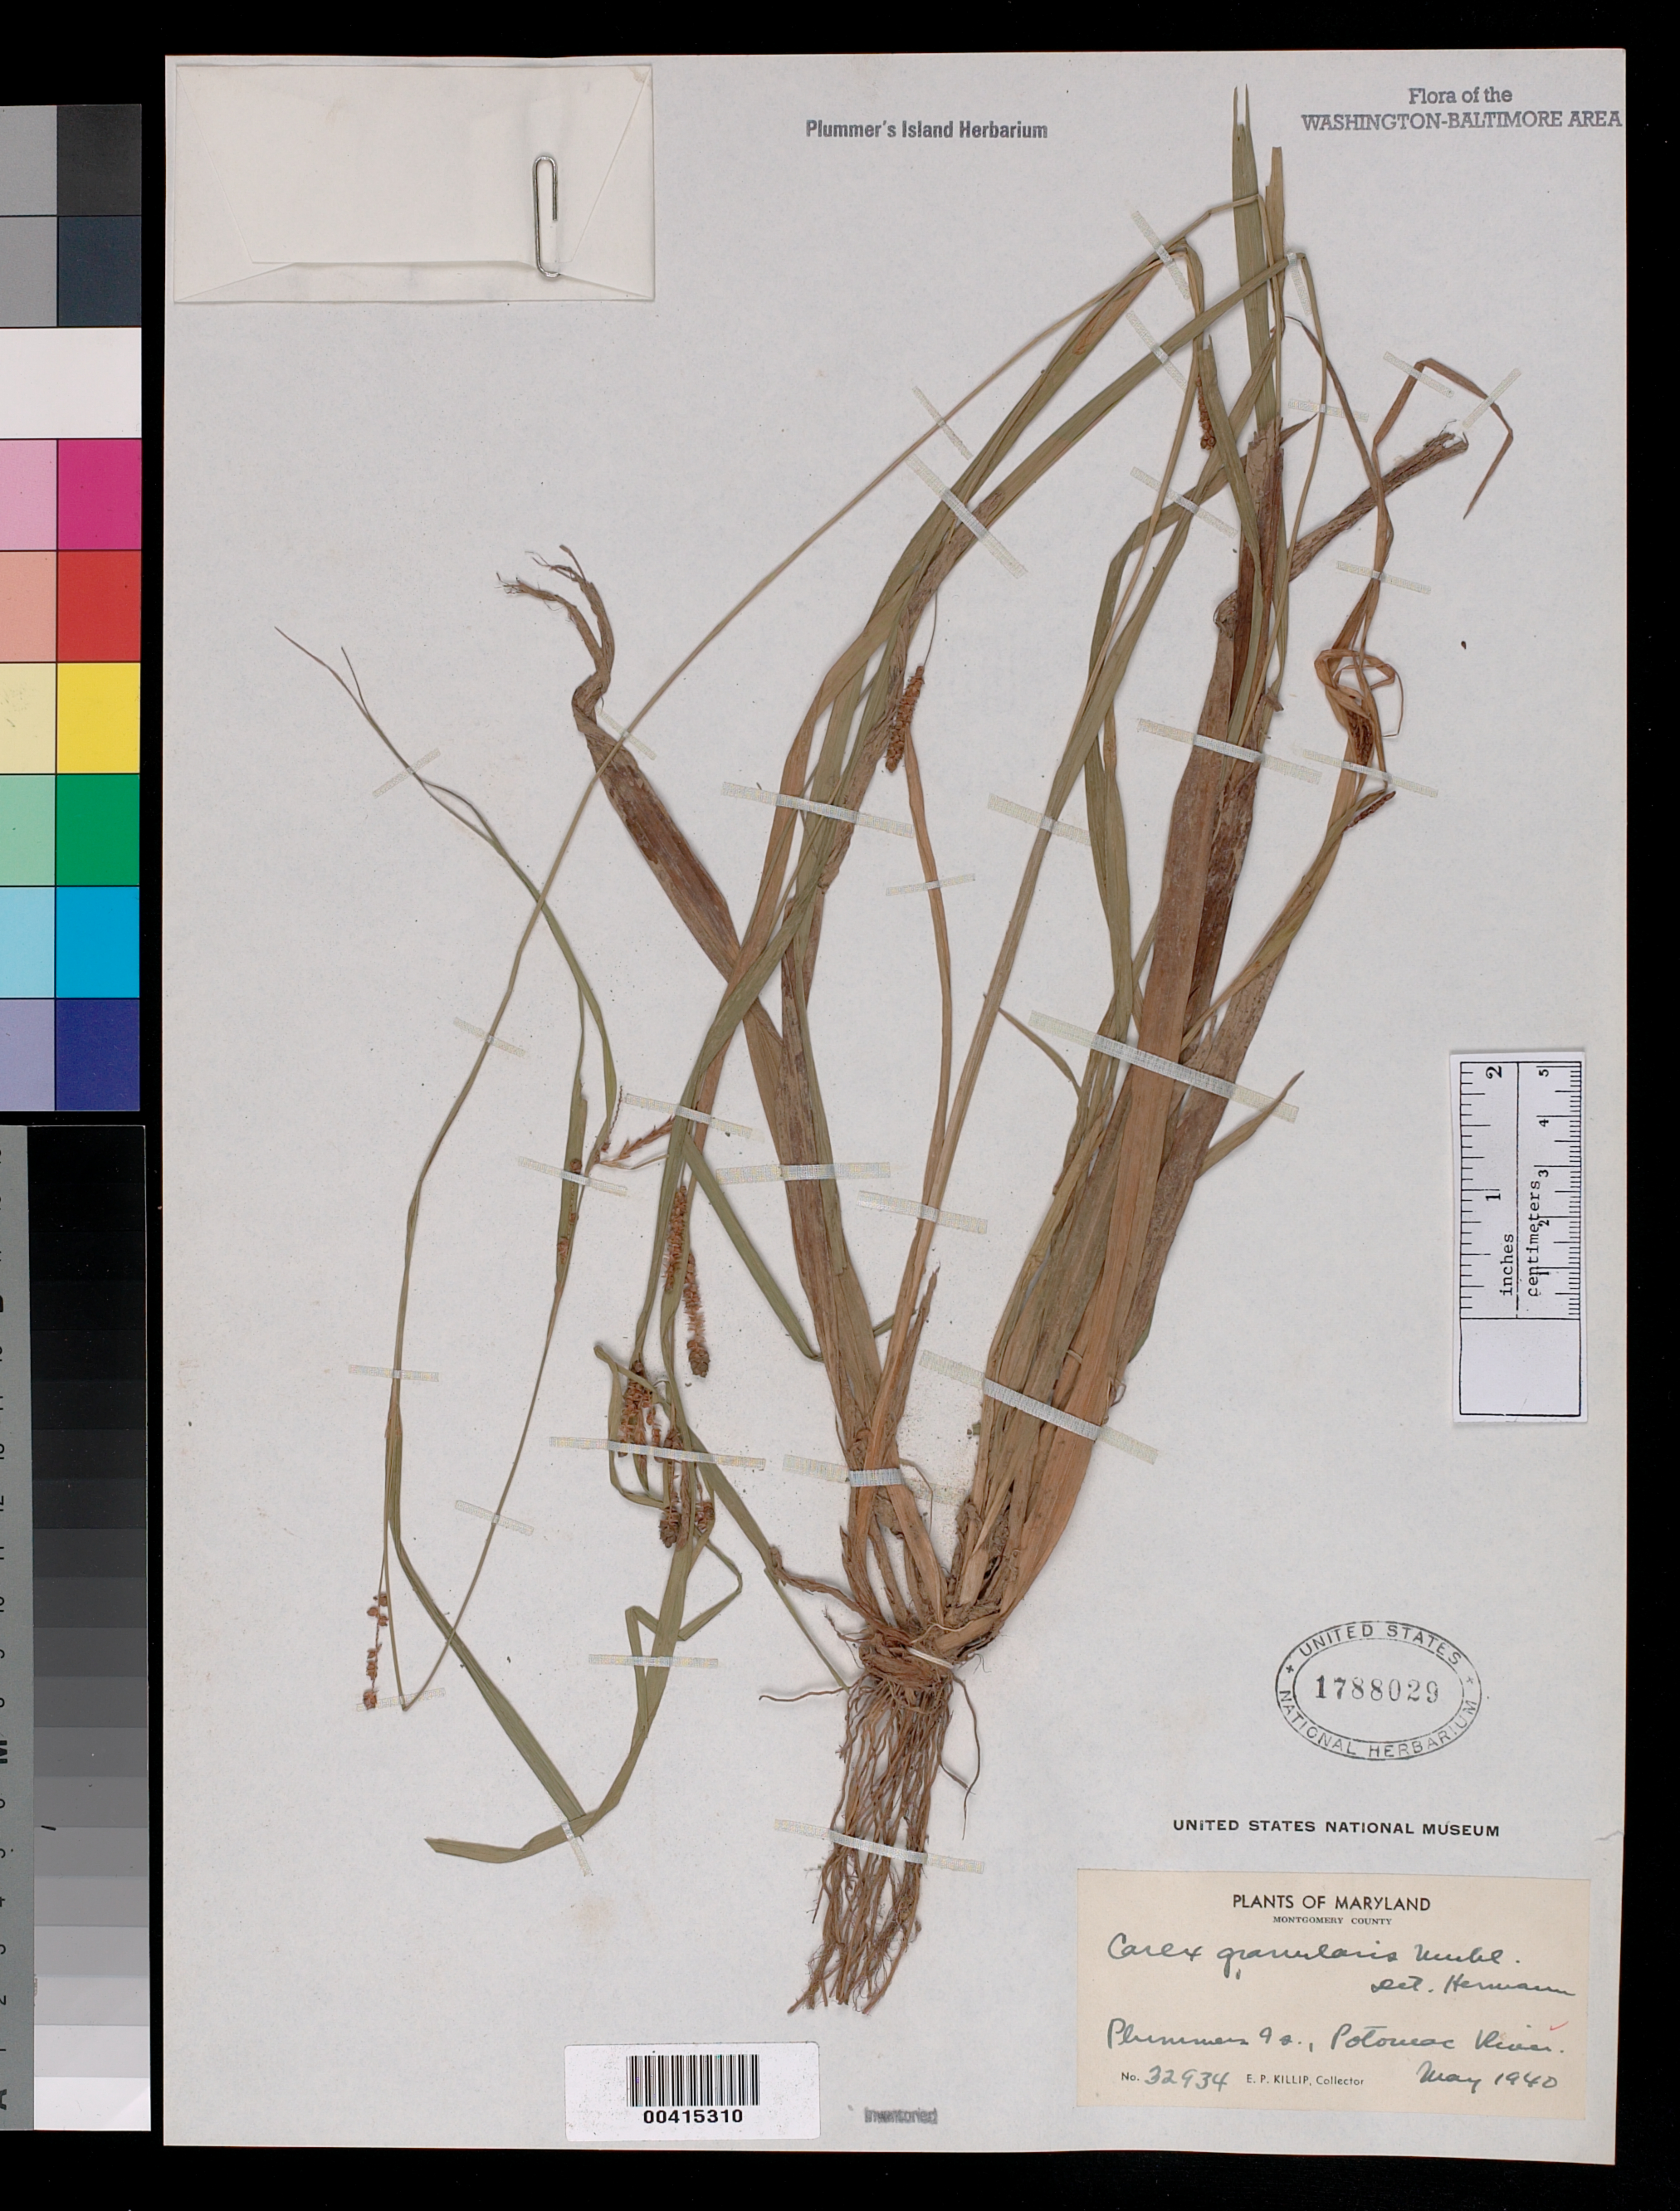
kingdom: Plantae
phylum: Tracheophyta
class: Liliopsida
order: Poales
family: Cyperaceae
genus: Carex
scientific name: Carex granularis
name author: Muhl. ex Willd.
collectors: E. P. Killip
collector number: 32934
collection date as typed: May 1940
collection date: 1940-05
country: United States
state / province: Maryland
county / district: Montgomery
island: Plummers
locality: Plummer's Island Plummers Island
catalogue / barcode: US 1788029